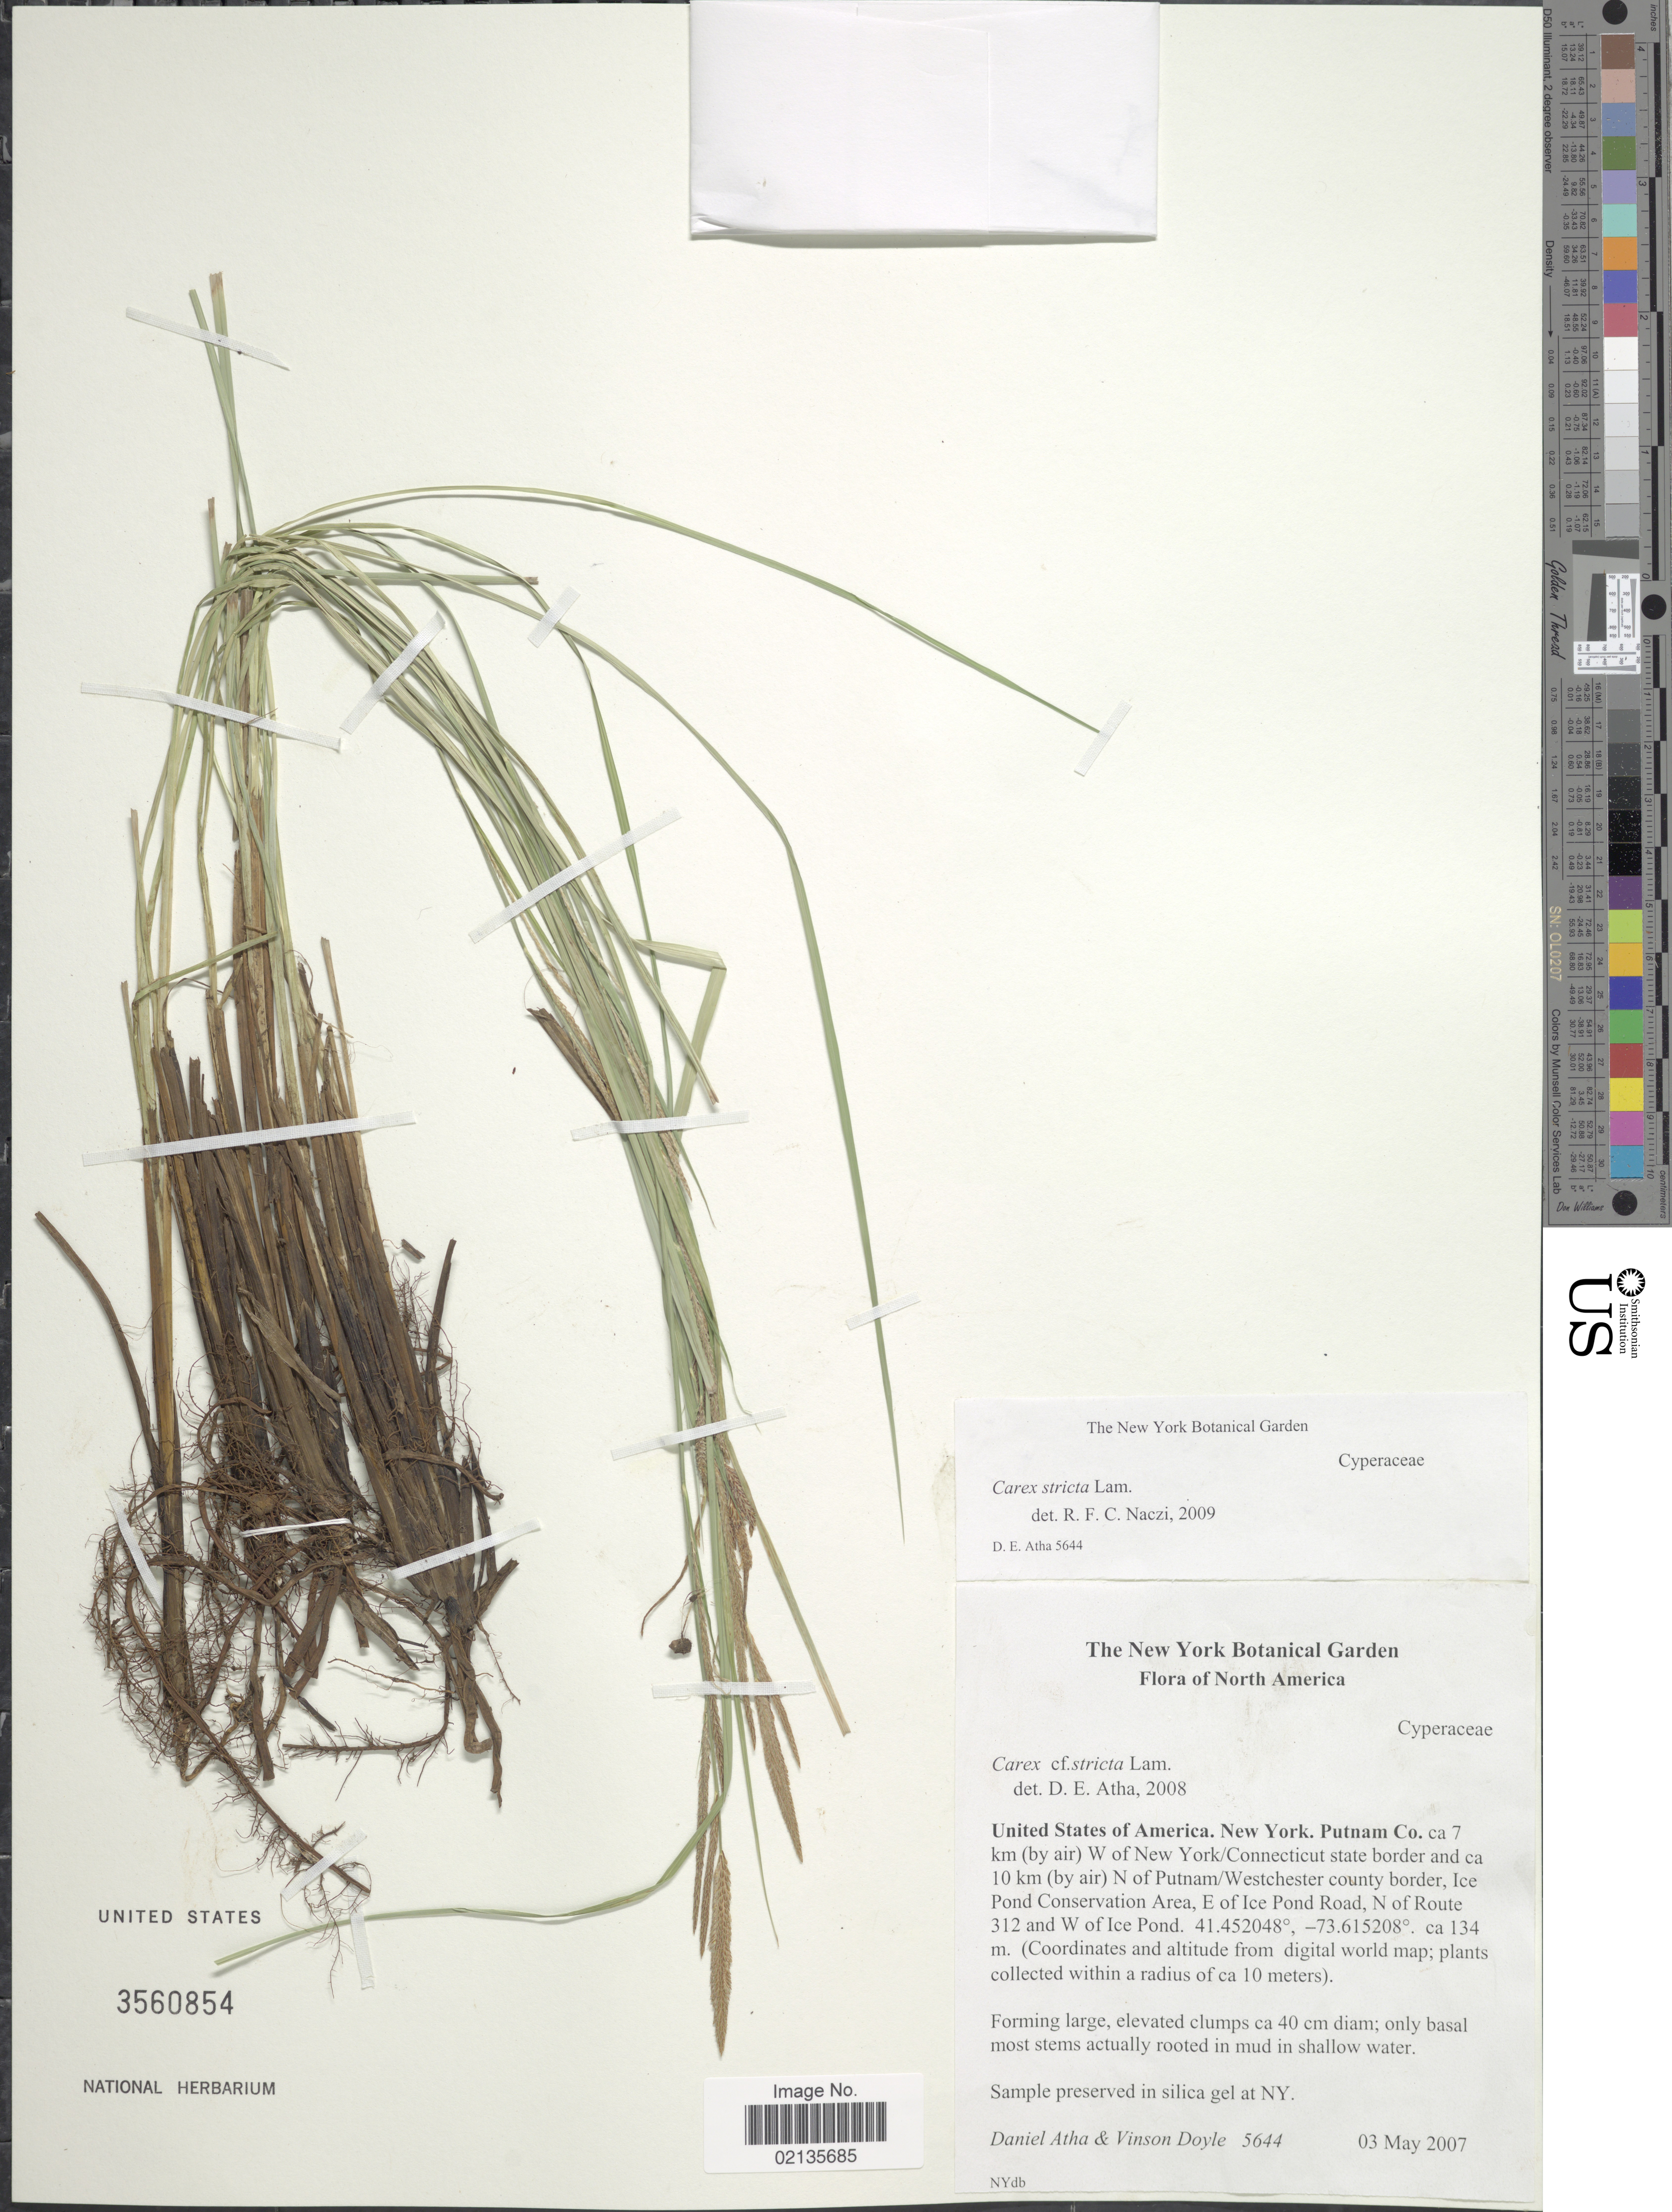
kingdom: Plantae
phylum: Tracheophyta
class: Liliopsida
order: Poales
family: Cyperaceae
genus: Carex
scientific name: Carex stricta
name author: Lam.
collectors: D. Atha & V. Doyle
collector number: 5644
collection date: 2007-05-03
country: United States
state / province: New York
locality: Putnam Co. ca 6 km (by air) W of New York/ Connecticut state border and ca 10 km (by air) N of Putnam/Westchester county border, N of Route 312 and W of Ice Pond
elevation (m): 134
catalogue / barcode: US 3560854